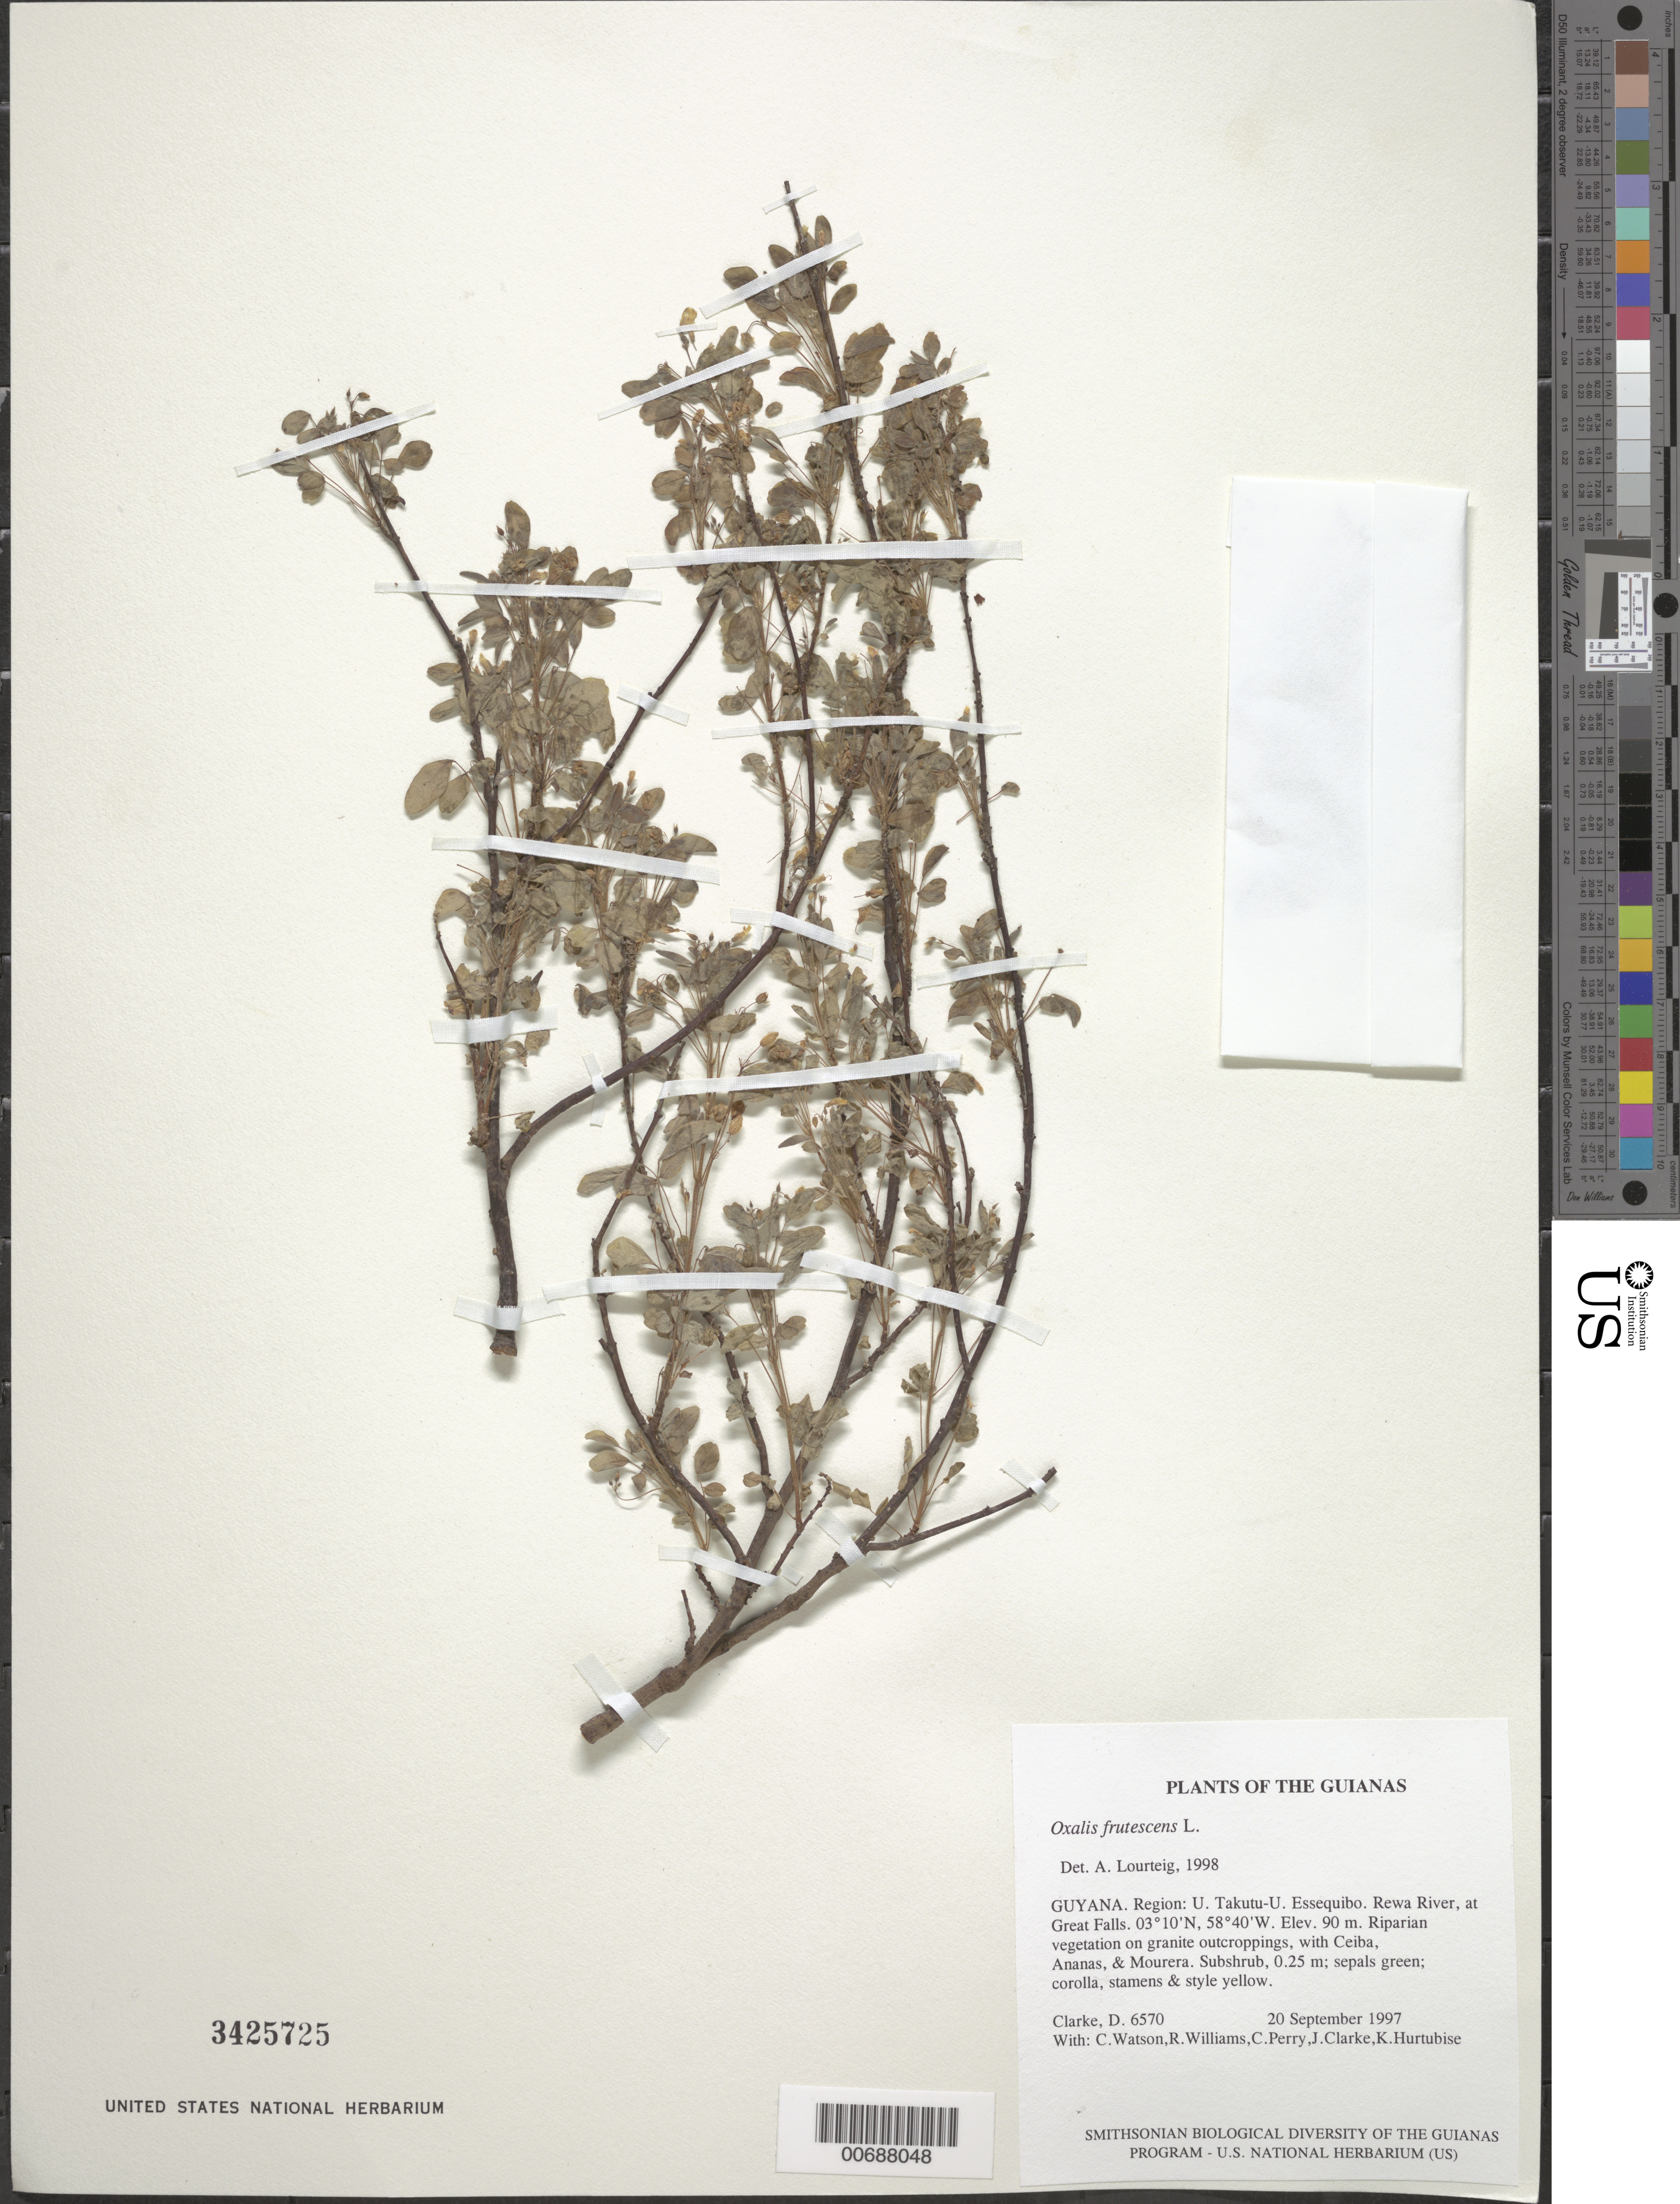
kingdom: Plantae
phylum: Tracheophyta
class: Magnoliopsida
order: Oxalidales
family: Oxalidaceae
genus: Oxalis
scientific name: Oxalis frutescens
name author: L.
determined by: Lourteig, A.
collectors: H. D. Clarke, C. Watson, R. Williams, C. Perry, J. Clarke & K. Hurtubise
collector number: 6570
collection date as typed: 20 September 1997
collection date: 1997-09-20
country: Guyana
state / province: U. Takutu-U. Essequibo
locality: Rewa River, at Great Falls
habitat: Riparian vegetation on granite outcroppings, with Ceiba, Ananas, & Mourera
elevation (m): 90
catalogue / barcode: US 3425725